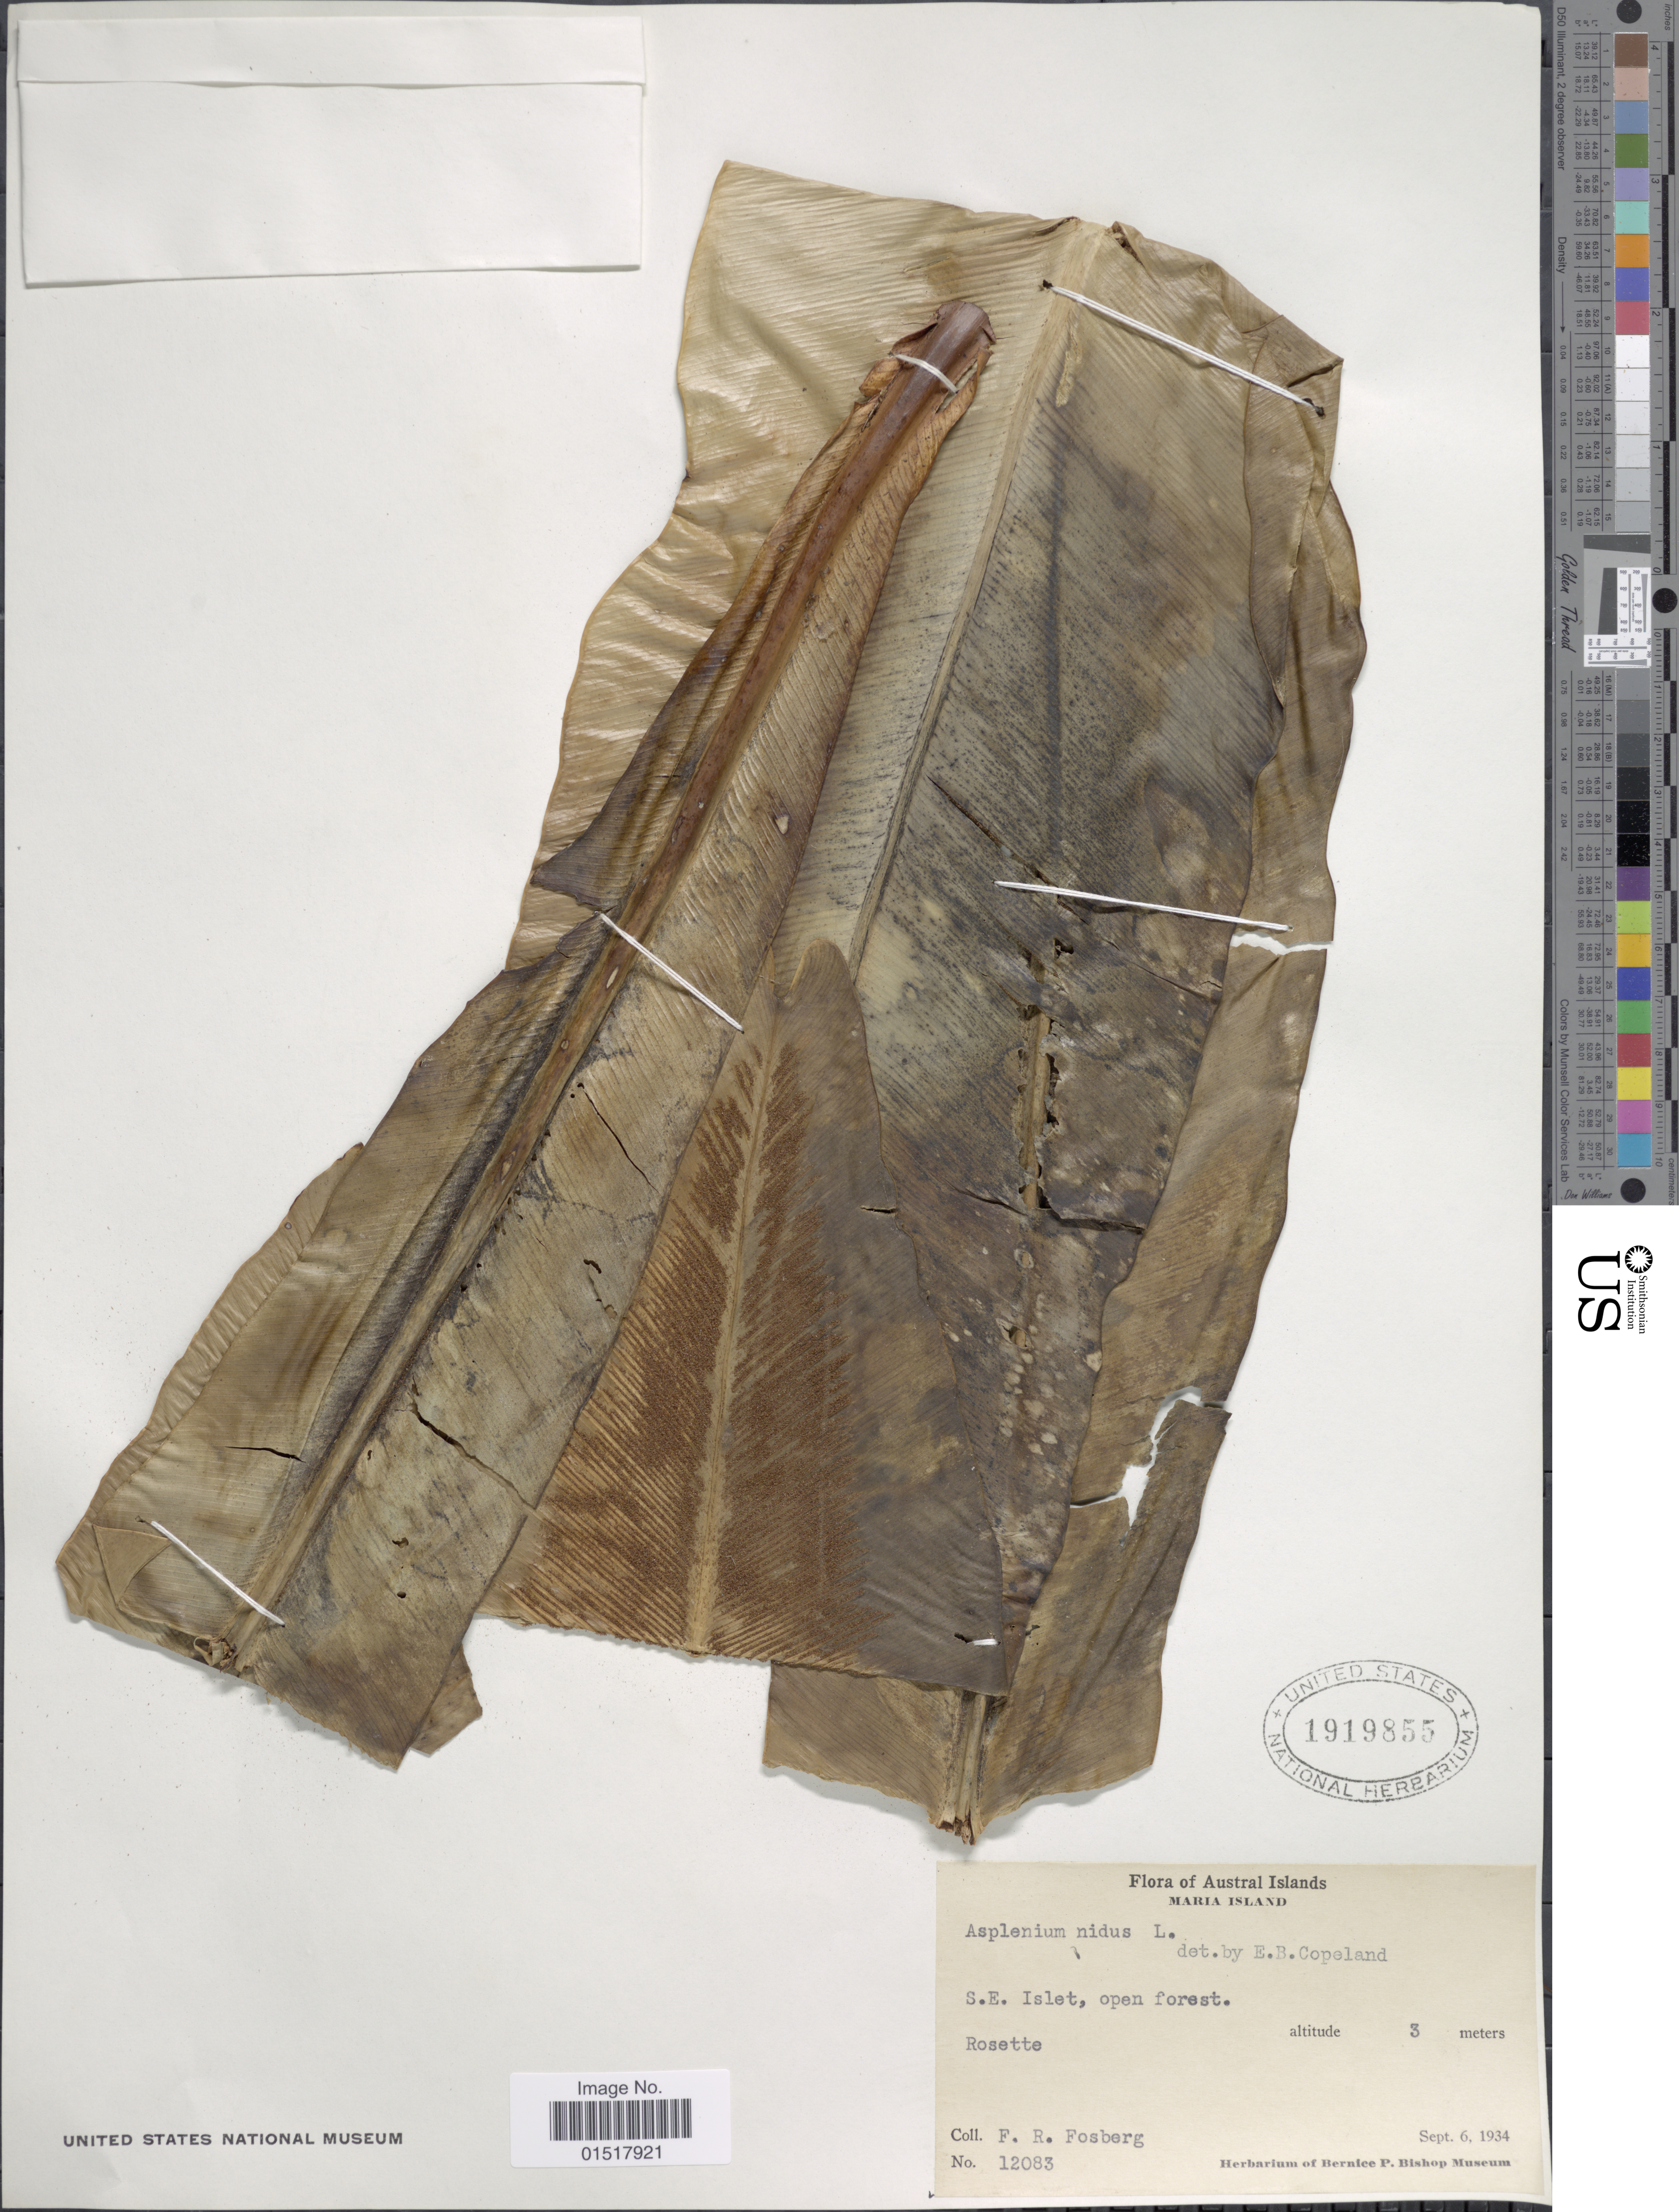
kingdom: Plantae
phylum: Tracheophyta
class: Polypodiopsida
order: Polypodiales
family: Aspleniaceae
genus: Asplenium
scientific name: Asplenium nidus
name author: L.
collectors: F. R. Fosberg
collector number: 12083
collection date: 1934-09-06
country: French Polynesia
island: Maria Atoll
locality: Austral Islands. Maria Island. S.E. Islet, open forest.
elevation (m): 3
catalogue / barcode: US 1919855